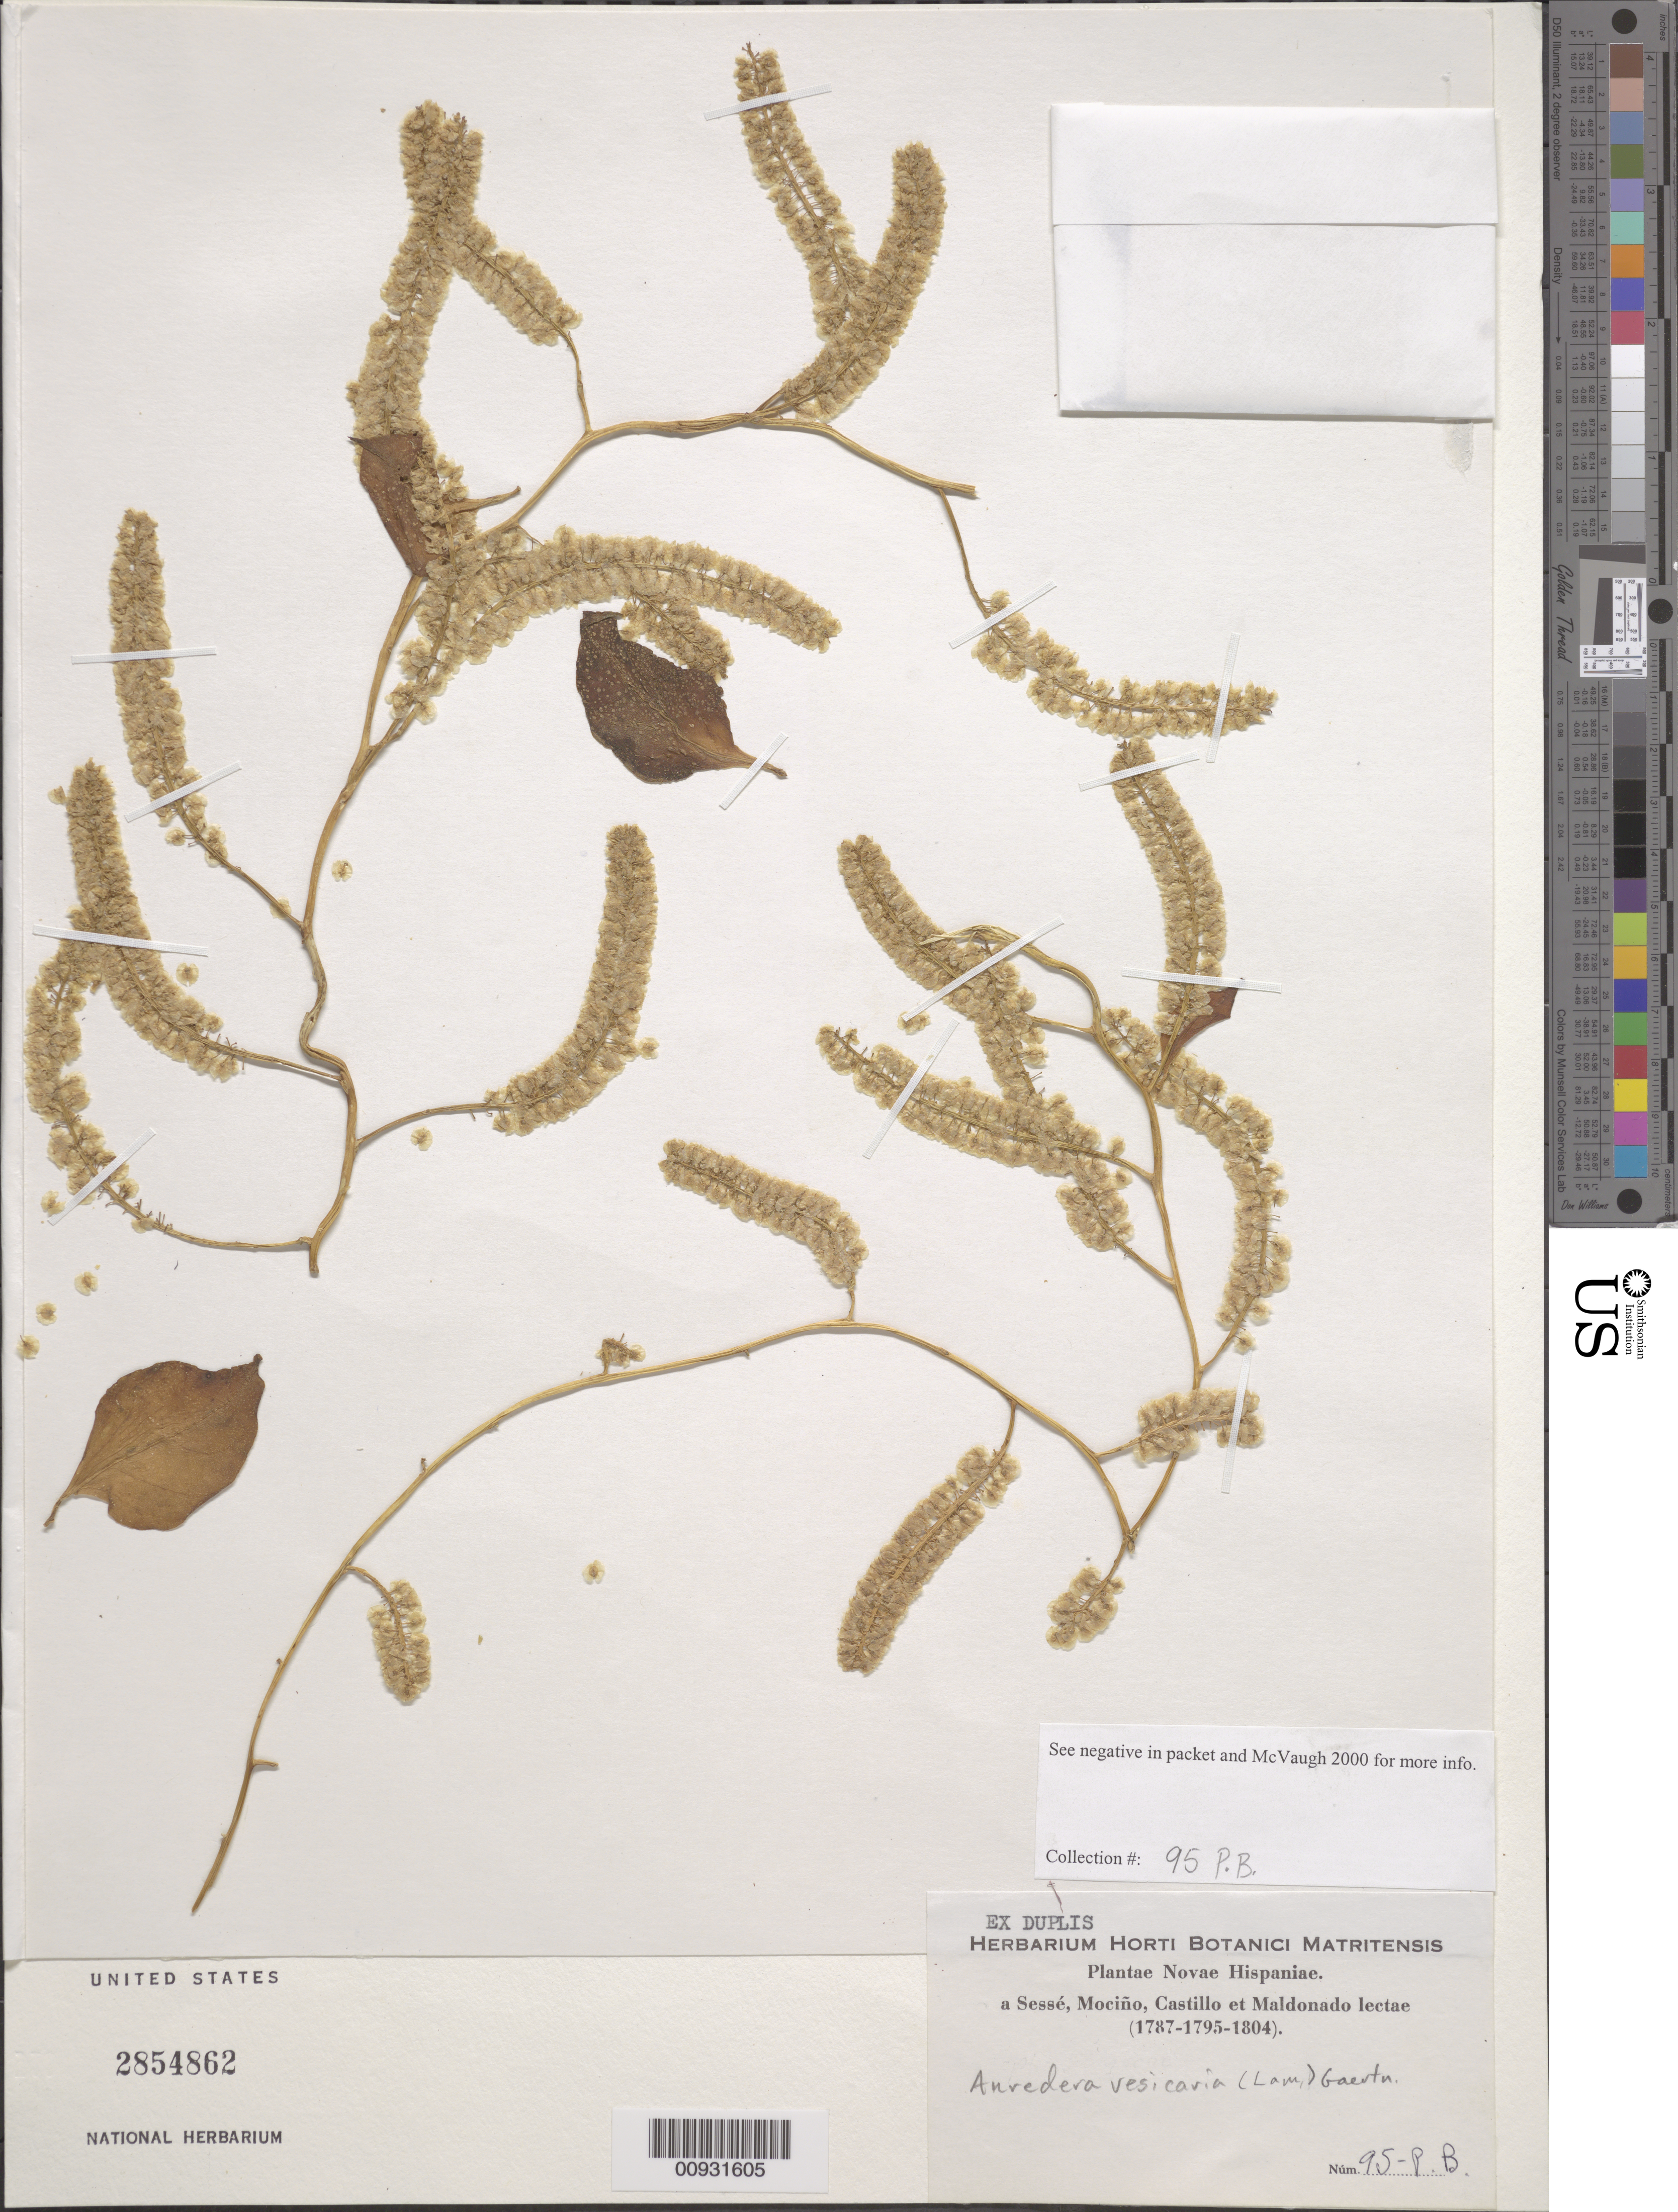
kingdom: Plantae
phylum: Tracheophyta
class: Magnoliopsida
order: Caryophyllales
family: Basellaceae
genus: Anredera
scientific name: Anredera vesicaria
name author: (Lam.) C.F. Gaertn.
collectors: M. Sessé y Lacasta, J. M. Mociño, E. Drake del Castillo & Maldonado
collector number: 95 PB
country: Mexico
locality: Novae Hispaniae (= Mexico)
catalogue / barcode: US 2854862